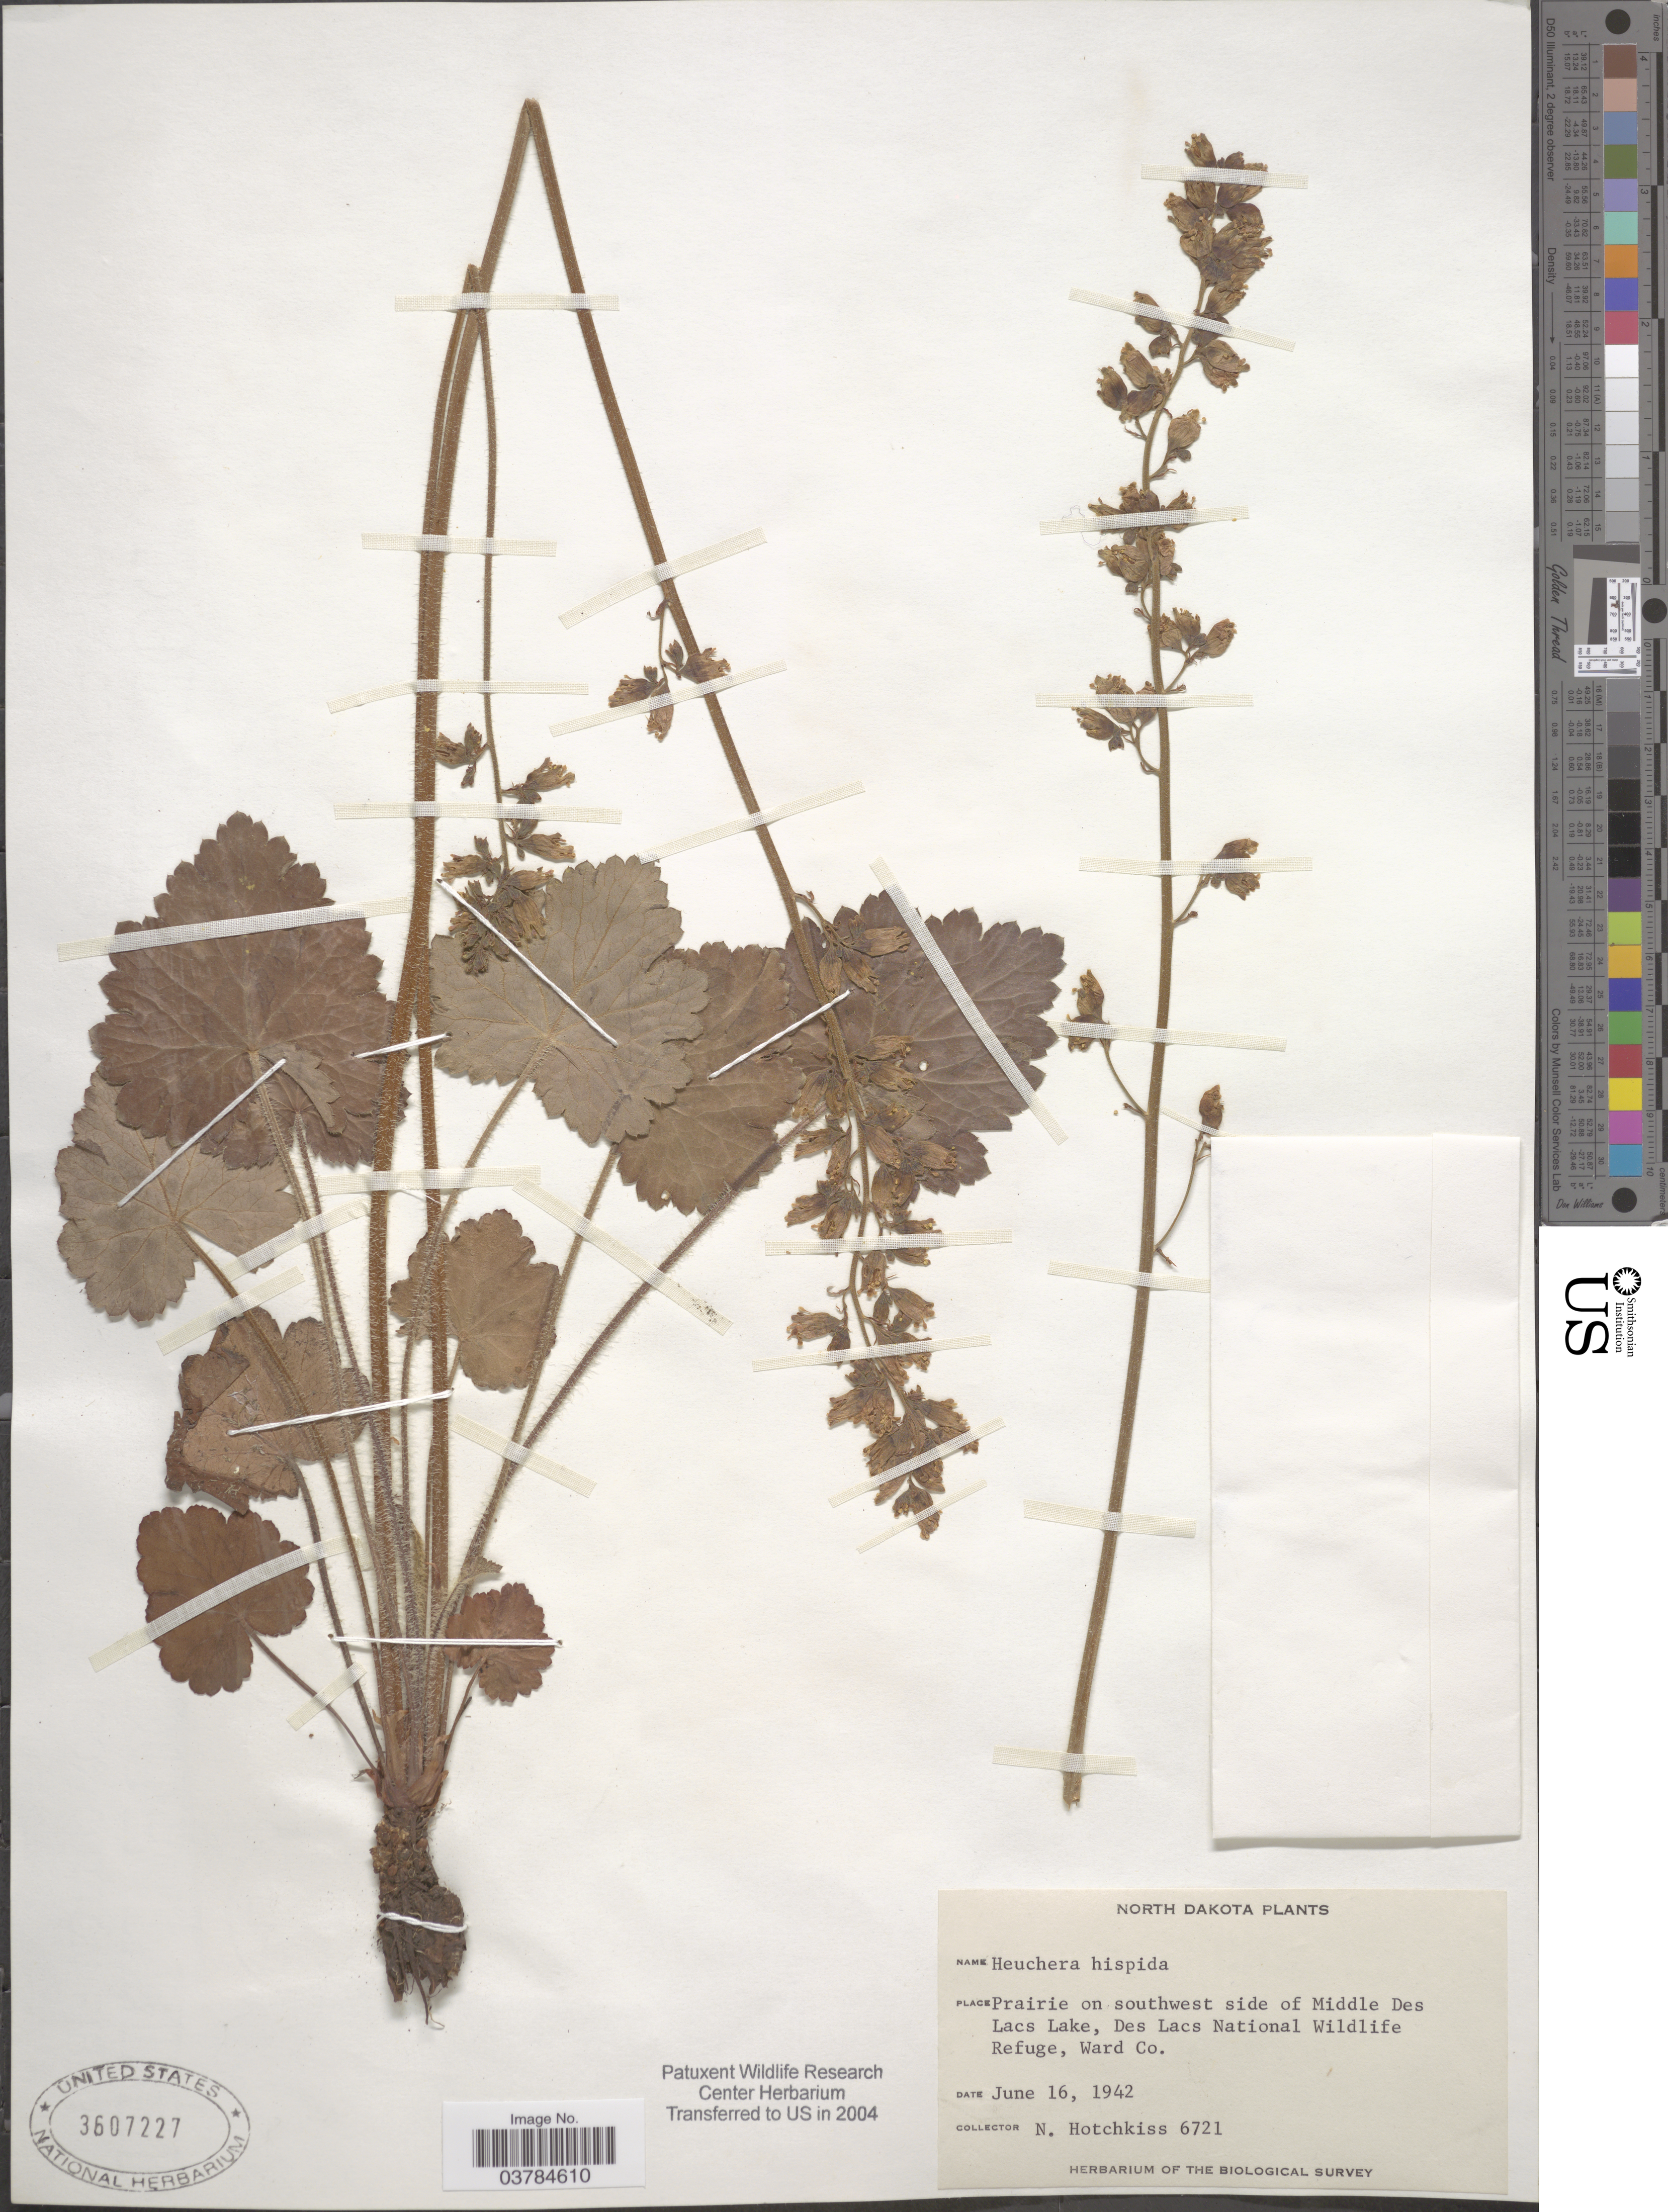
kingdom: Plantae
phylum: Tracheophyta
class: Magnoliopsida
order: Saxifragales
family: Saxifragaceae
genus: Heuchera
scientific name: Heuchera hispida var. hirsuticaulis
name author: Wheelock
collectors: N. Hotchkiss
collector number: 6721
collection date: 1942-06-16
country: United States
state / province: North Dakota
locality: Prairie on southwest side of Middle Des Lacs Lake, Des Lacs National Wildlife Refuge, Ward Co. The Biological Survey.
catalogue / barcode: US 3607227